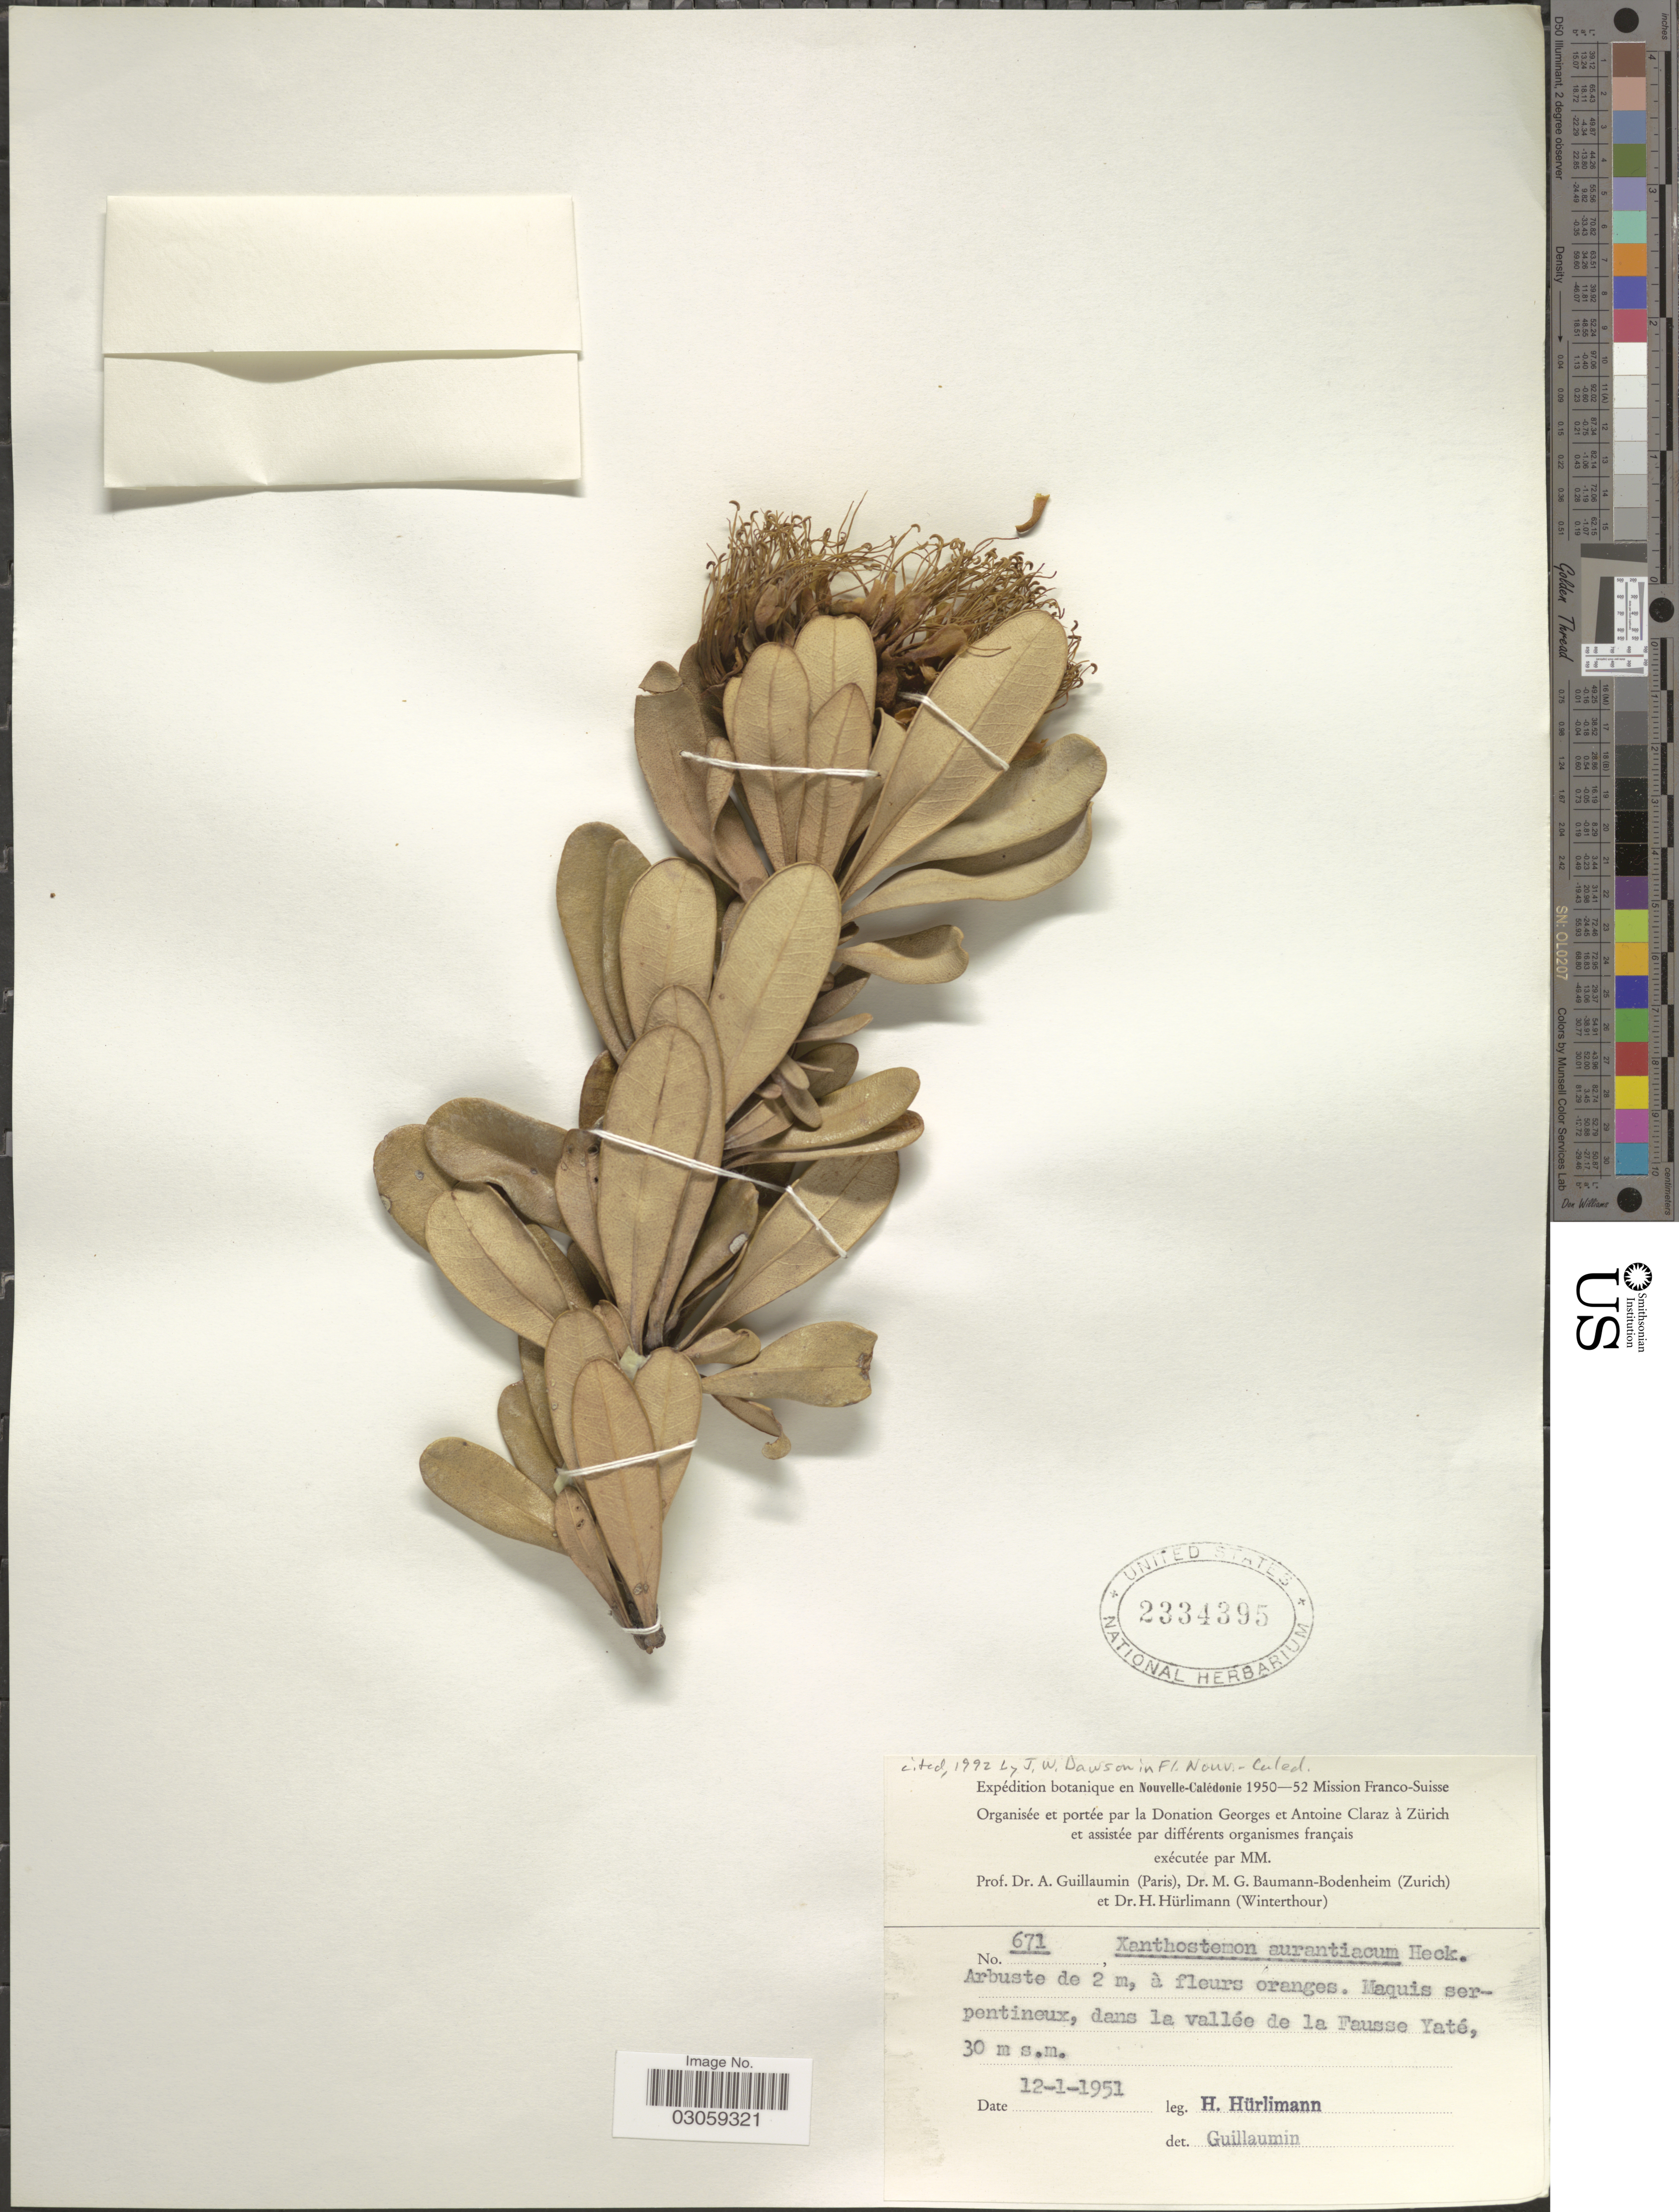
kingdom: Plantae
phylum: Tracheophyta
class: Magnoliopsida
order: Myrtales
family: Myrtaceae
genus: Xanthostemon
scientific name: Xanthostemon aurantiacus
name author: (Brongn. & Gris) Schltr.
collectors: H. Hürlimann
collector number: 671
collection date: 1951-01-12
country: New Caledonia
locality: En Nouvelle-Calédonie. Maquis serpentineux, dans la vallée de la Fausse Yaté.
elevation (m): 30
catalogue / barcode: US 2334395